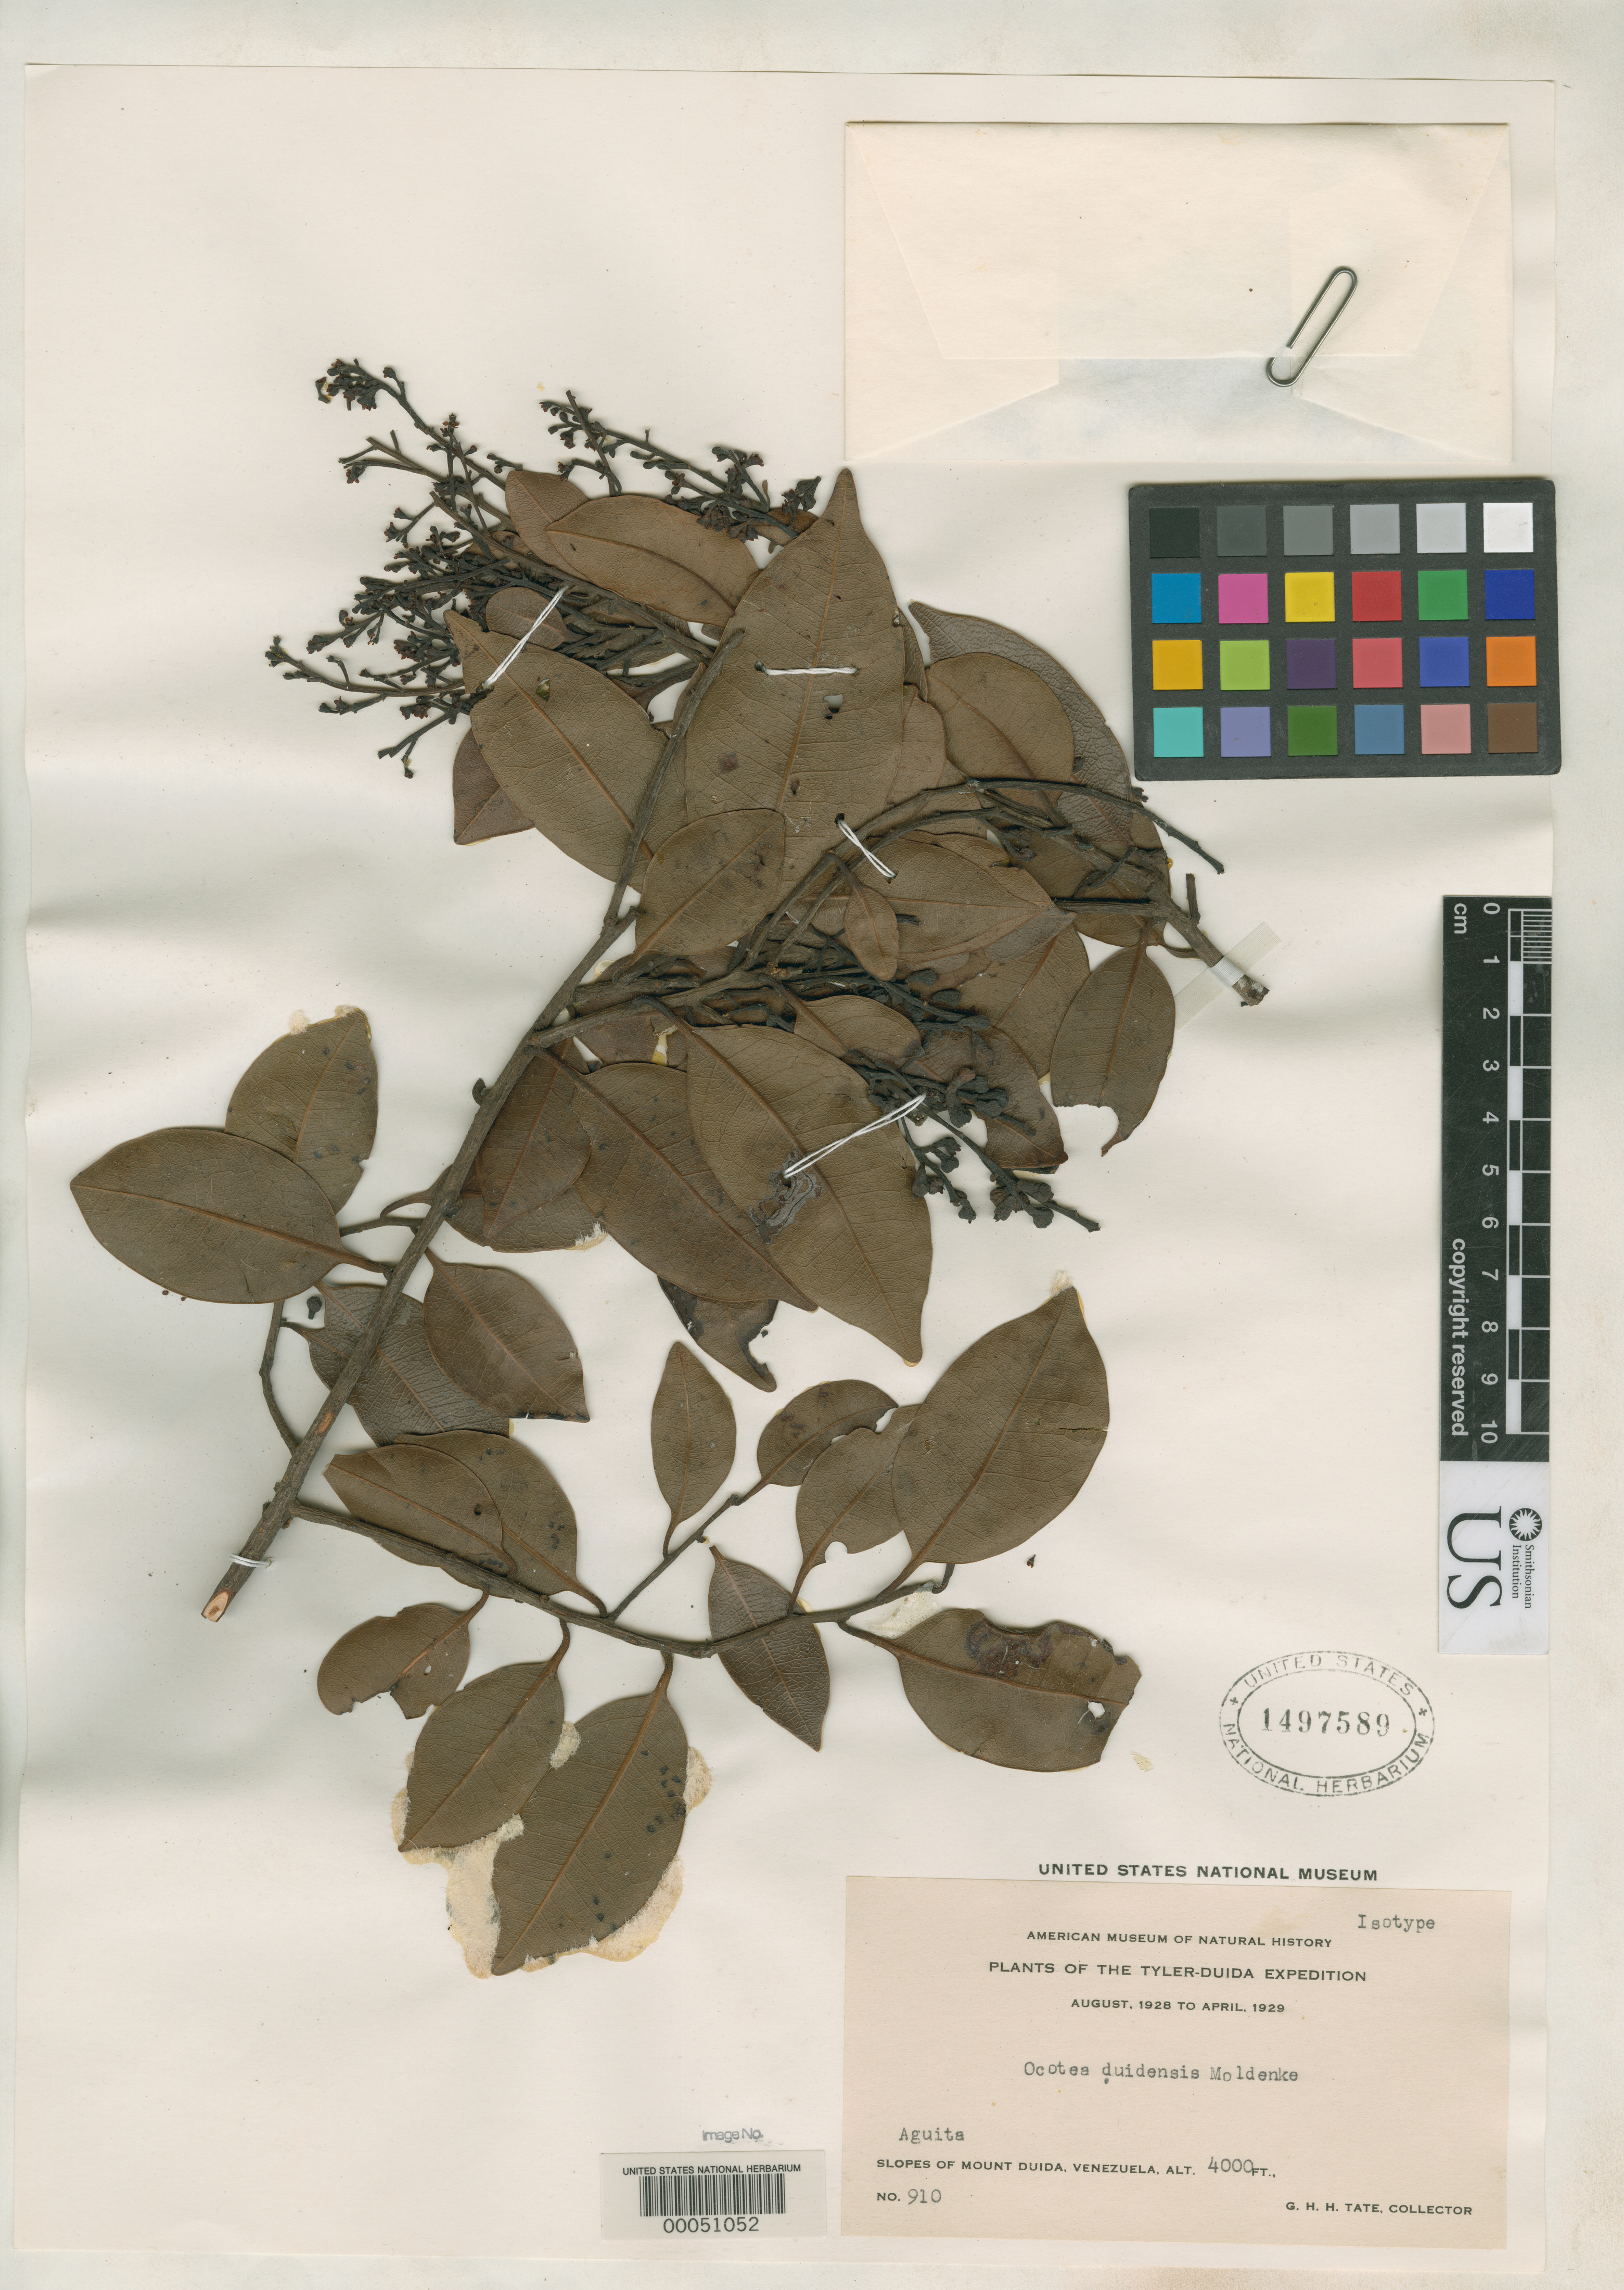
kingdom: Plantae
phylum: Tracheophyta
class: Magnoliopsida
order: Laurales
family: Lauraceae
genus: Ocotea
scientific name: Ocotea duidensis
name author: Moldenke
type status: Isotype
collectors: G. H. H.Tate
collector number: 910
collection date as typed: Aug 1928 to -- Apr 1929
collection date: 1928-08/1929-04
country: Venezuela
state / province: Amazonas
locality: Aguita, Mt. Duida, alt. 4000 ft.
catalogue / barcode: US 1497589